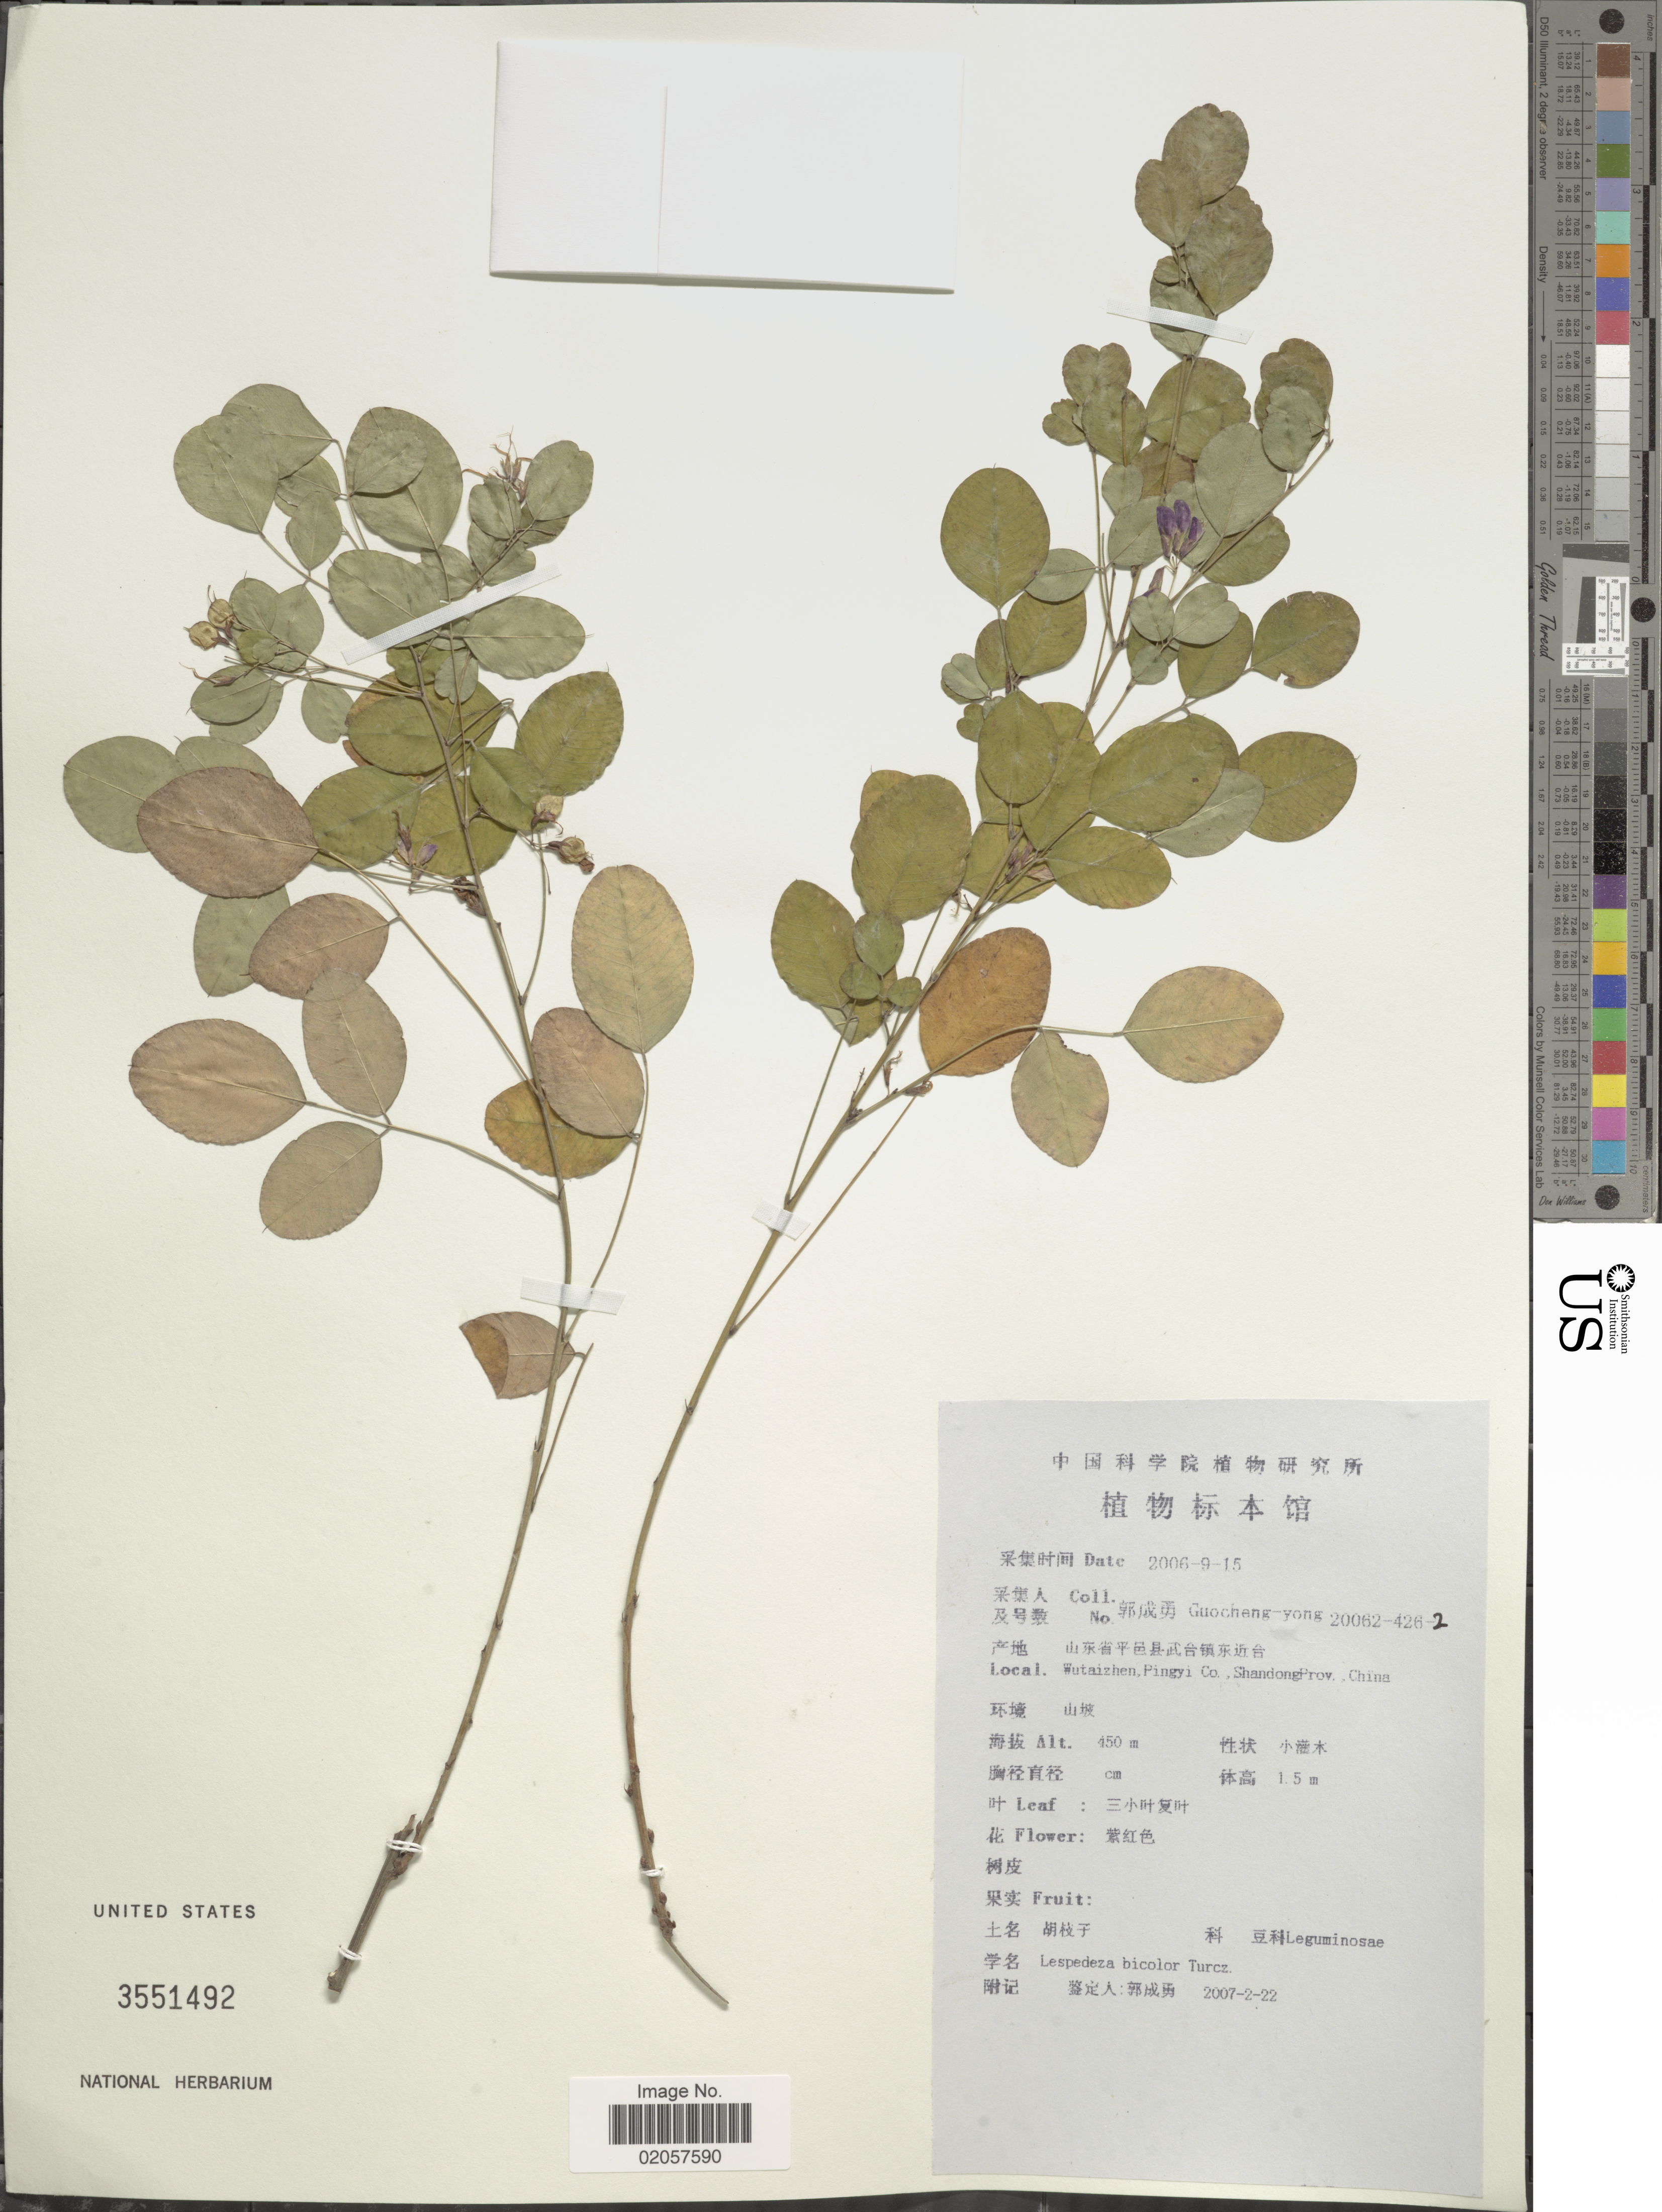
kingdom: Plantae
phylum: Tracheophyta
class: Magnoliopsida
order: Fabales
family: Fabaceae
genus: Lespedeza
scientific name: Lespedeza bicolor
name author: Turcz.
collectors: Guo cheng-yong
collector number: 200624262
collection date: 2006-09-15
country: China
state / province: Shandong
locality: Wutaizhen, Pingyi Co.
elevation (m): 450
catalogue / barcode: US 3551492